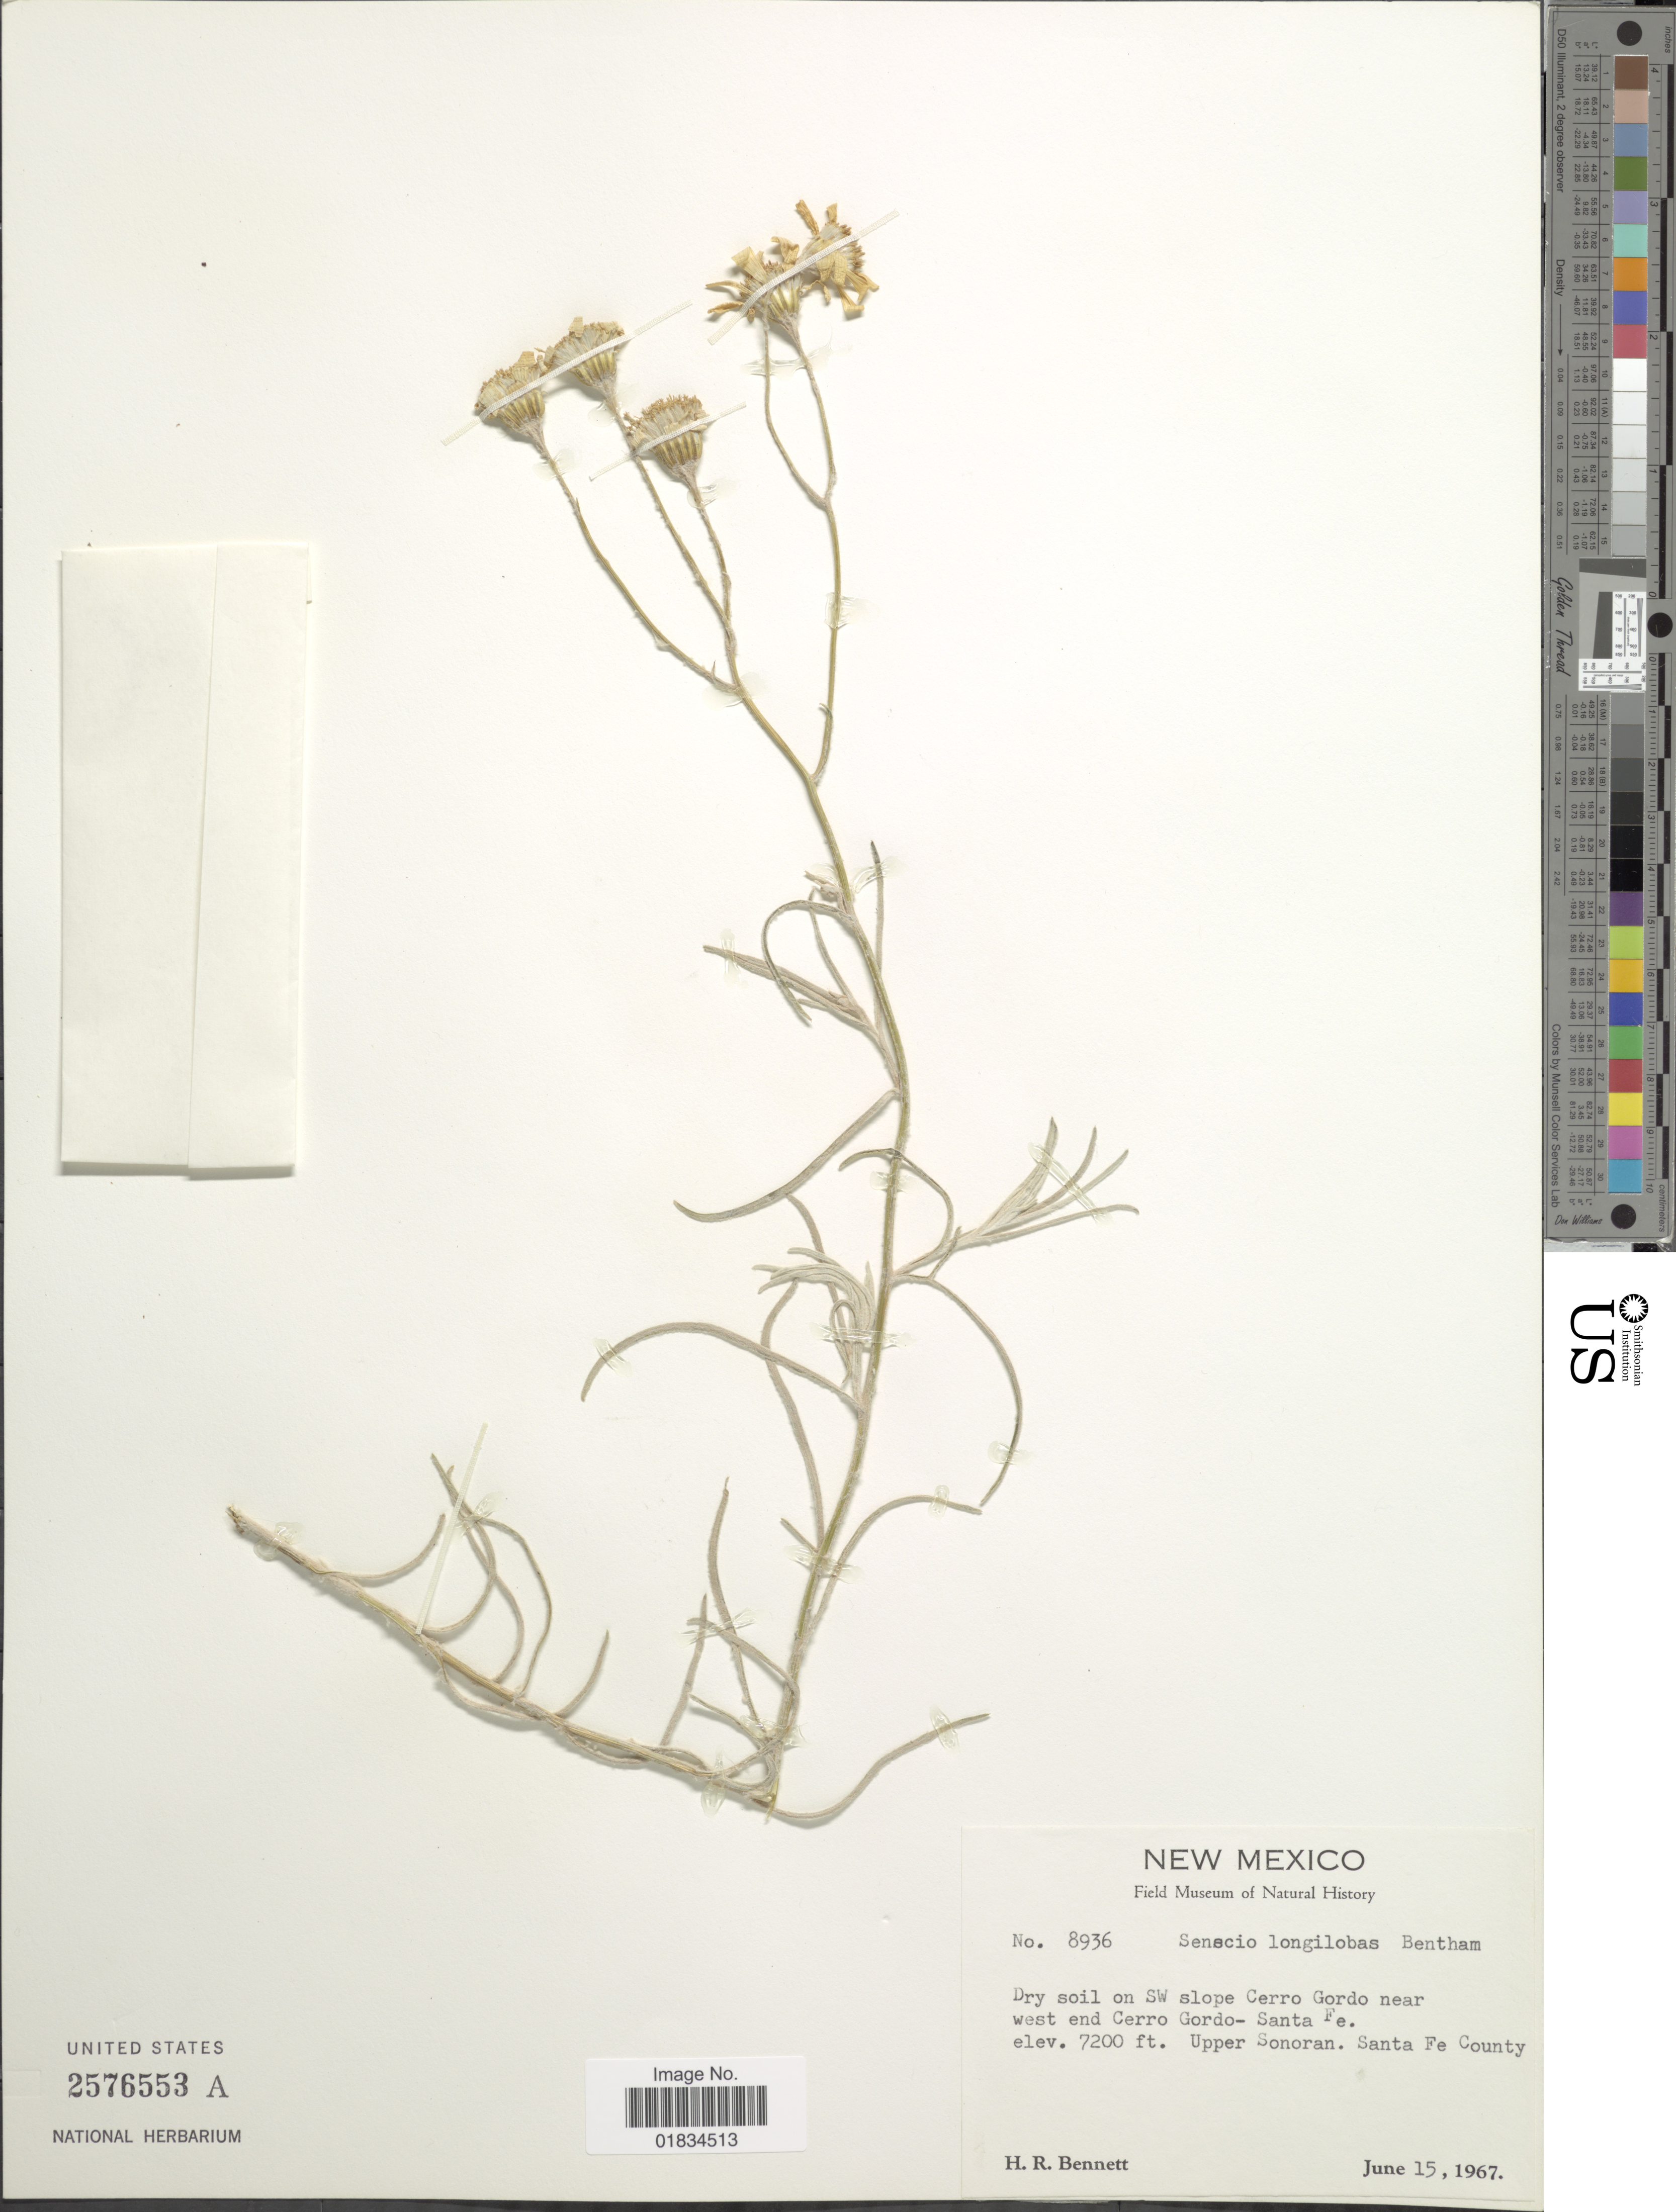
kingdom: Plantae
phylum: Tracheophyta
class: Magnoliopsida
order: Asterales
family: Asteraceae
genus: Senecio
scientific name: Senecio flaccidus var. flaccidus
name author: Less.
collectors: H. R. Bennett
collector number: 8936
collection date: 1967-06-15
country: United States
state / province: New Mexico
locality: On SW slope Cerro Gordo near west end Cerro Gordo- Santa Fe. Upper Sonoran. Santa Fe County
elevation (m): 2195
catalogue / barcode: US 2576553A